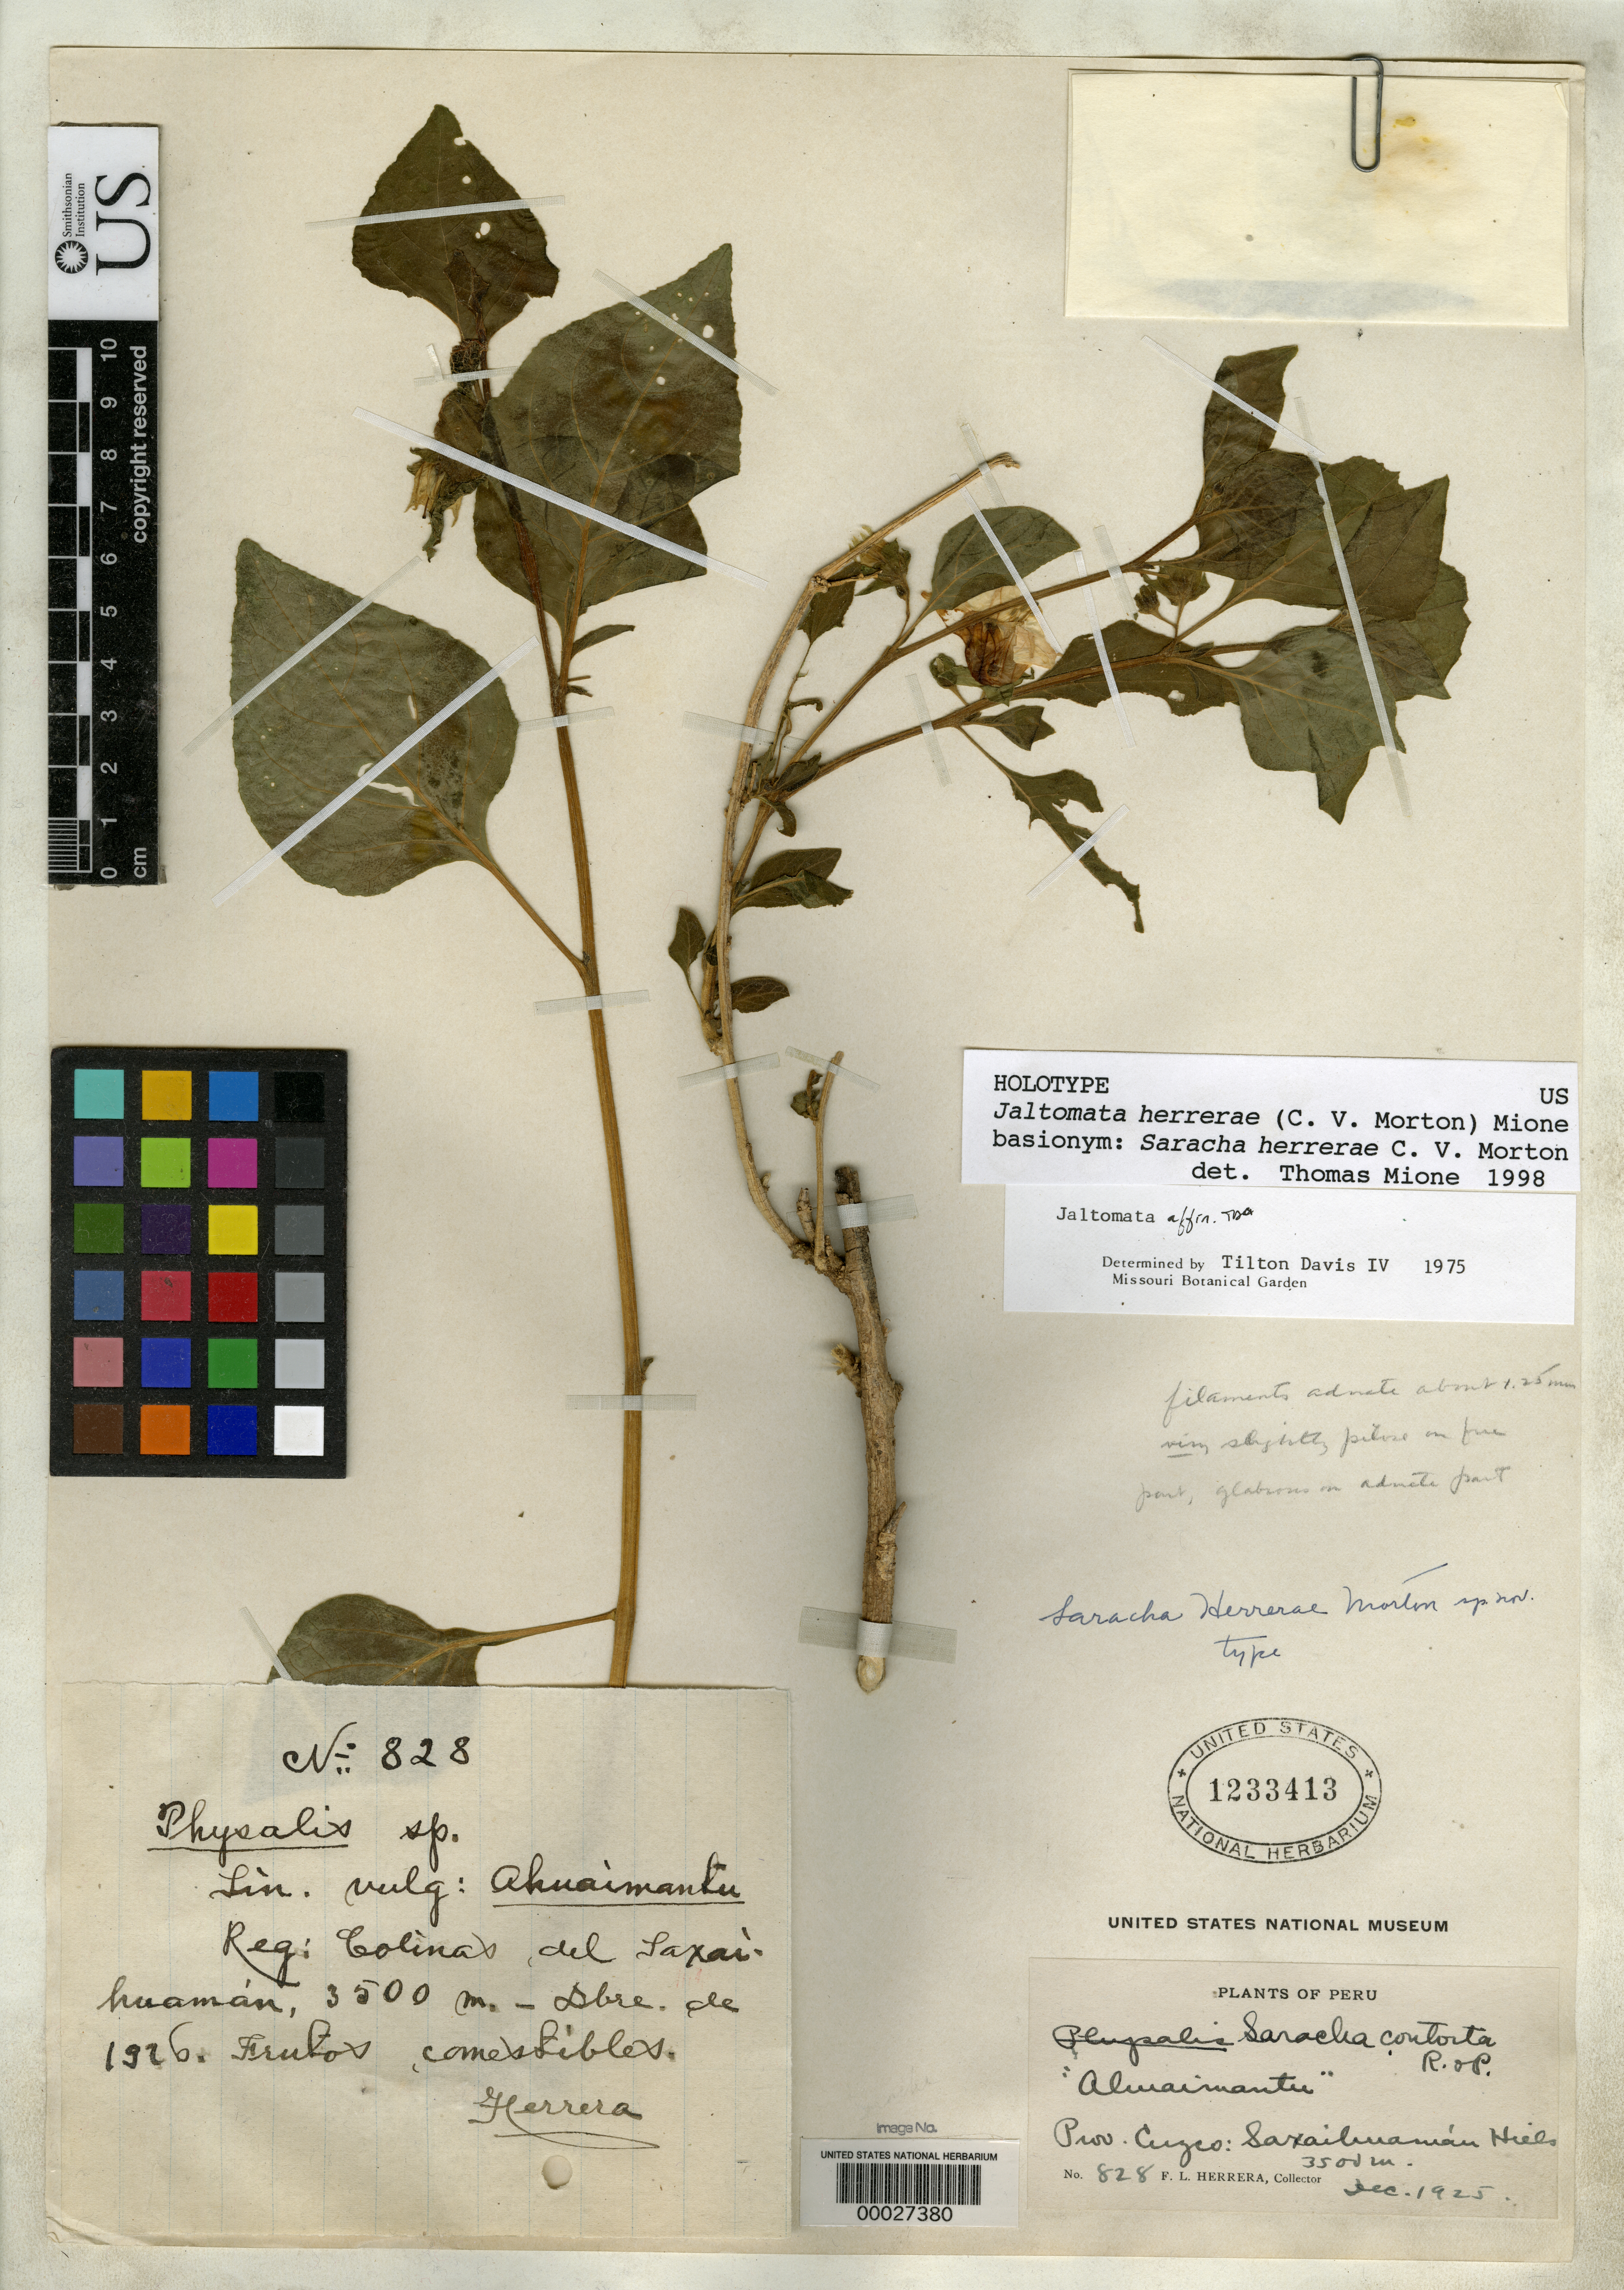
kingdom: Plantae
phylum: Tracheophyta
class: Magnoliopsida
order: Solanales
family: Solanaceae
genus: Saracha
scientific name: Saracha herrerae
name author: C.V. Morton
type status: Holotype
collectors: F. L. Herrera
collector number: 828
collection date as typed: Dec 1925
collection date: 1925-12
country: Peru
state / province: Cusco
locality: Saxaihuaman Hills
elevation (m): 3500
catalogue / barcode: US 1233413